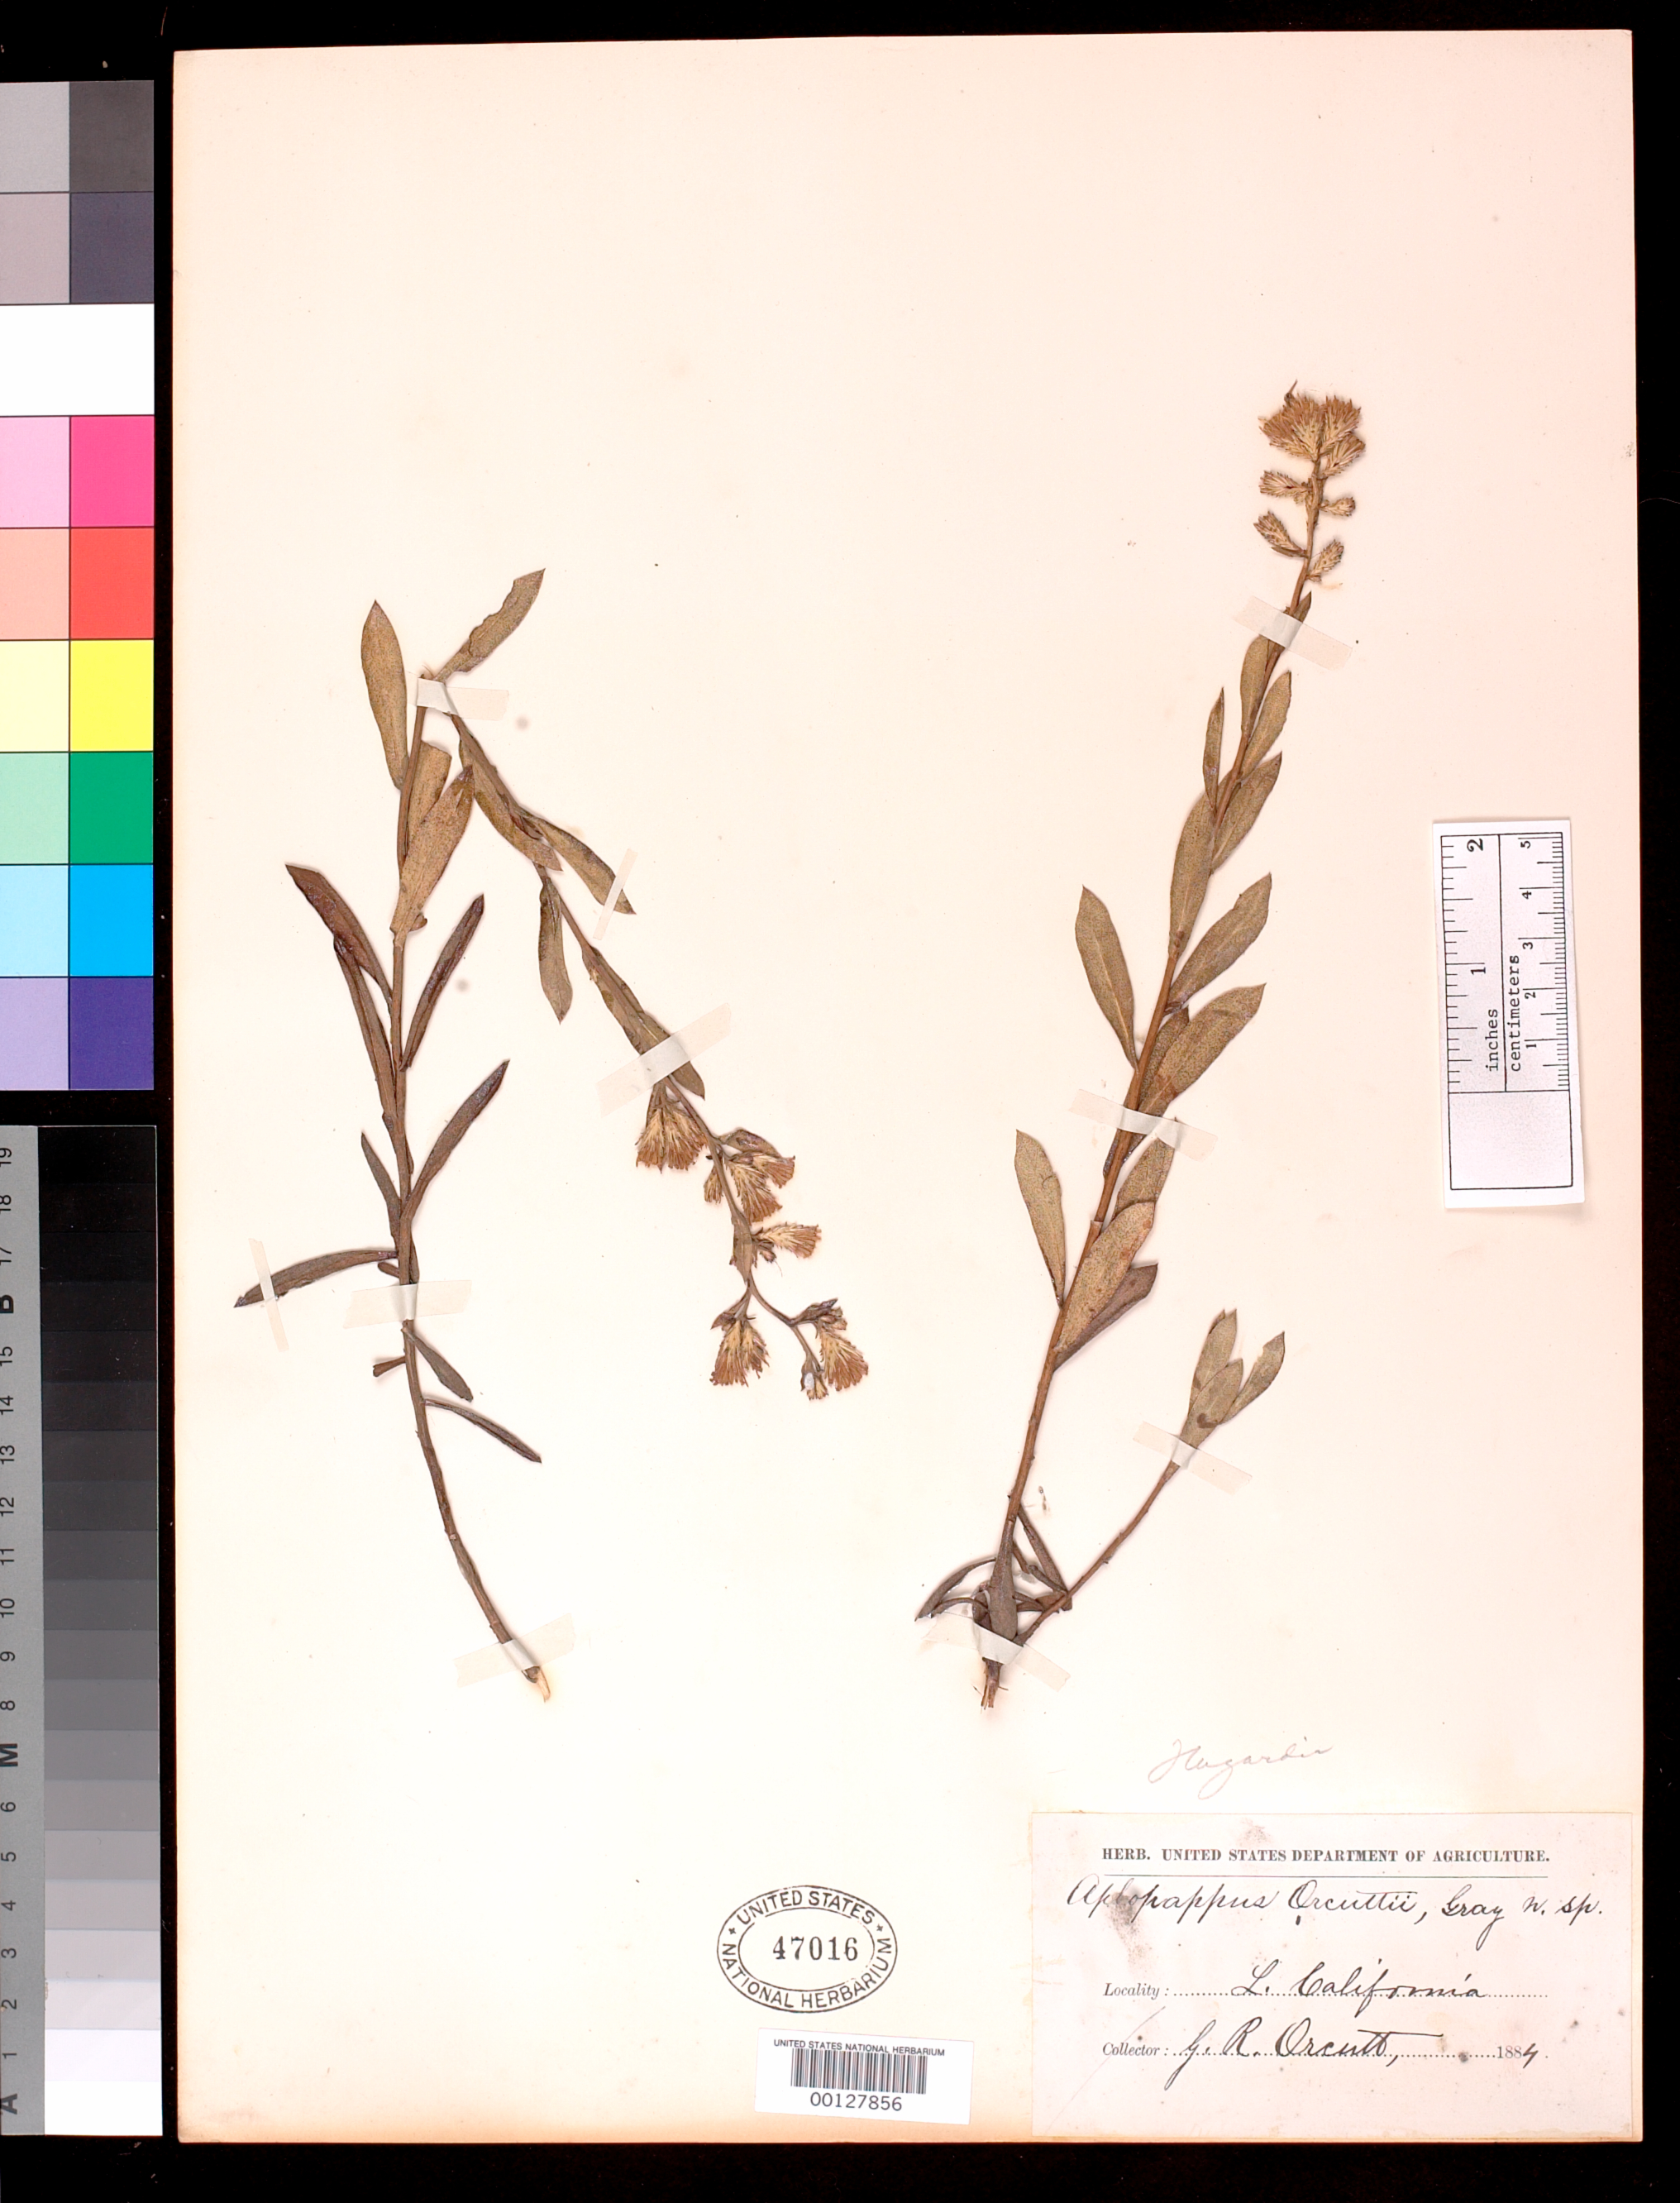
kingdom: Plantae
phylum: Tracheophyta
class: Magnoliopsida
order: Asterales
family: Asteraceae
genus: Haplopappus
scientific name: Haplopappus orcuttii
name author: A. Gray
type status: Type Collection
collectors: C. R. Orcutt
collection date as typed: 22 Sep 1884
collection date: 1884-09-22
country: Mexico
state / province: Baja California Norte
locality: Todos Santos Bay.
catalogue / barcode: US 47016